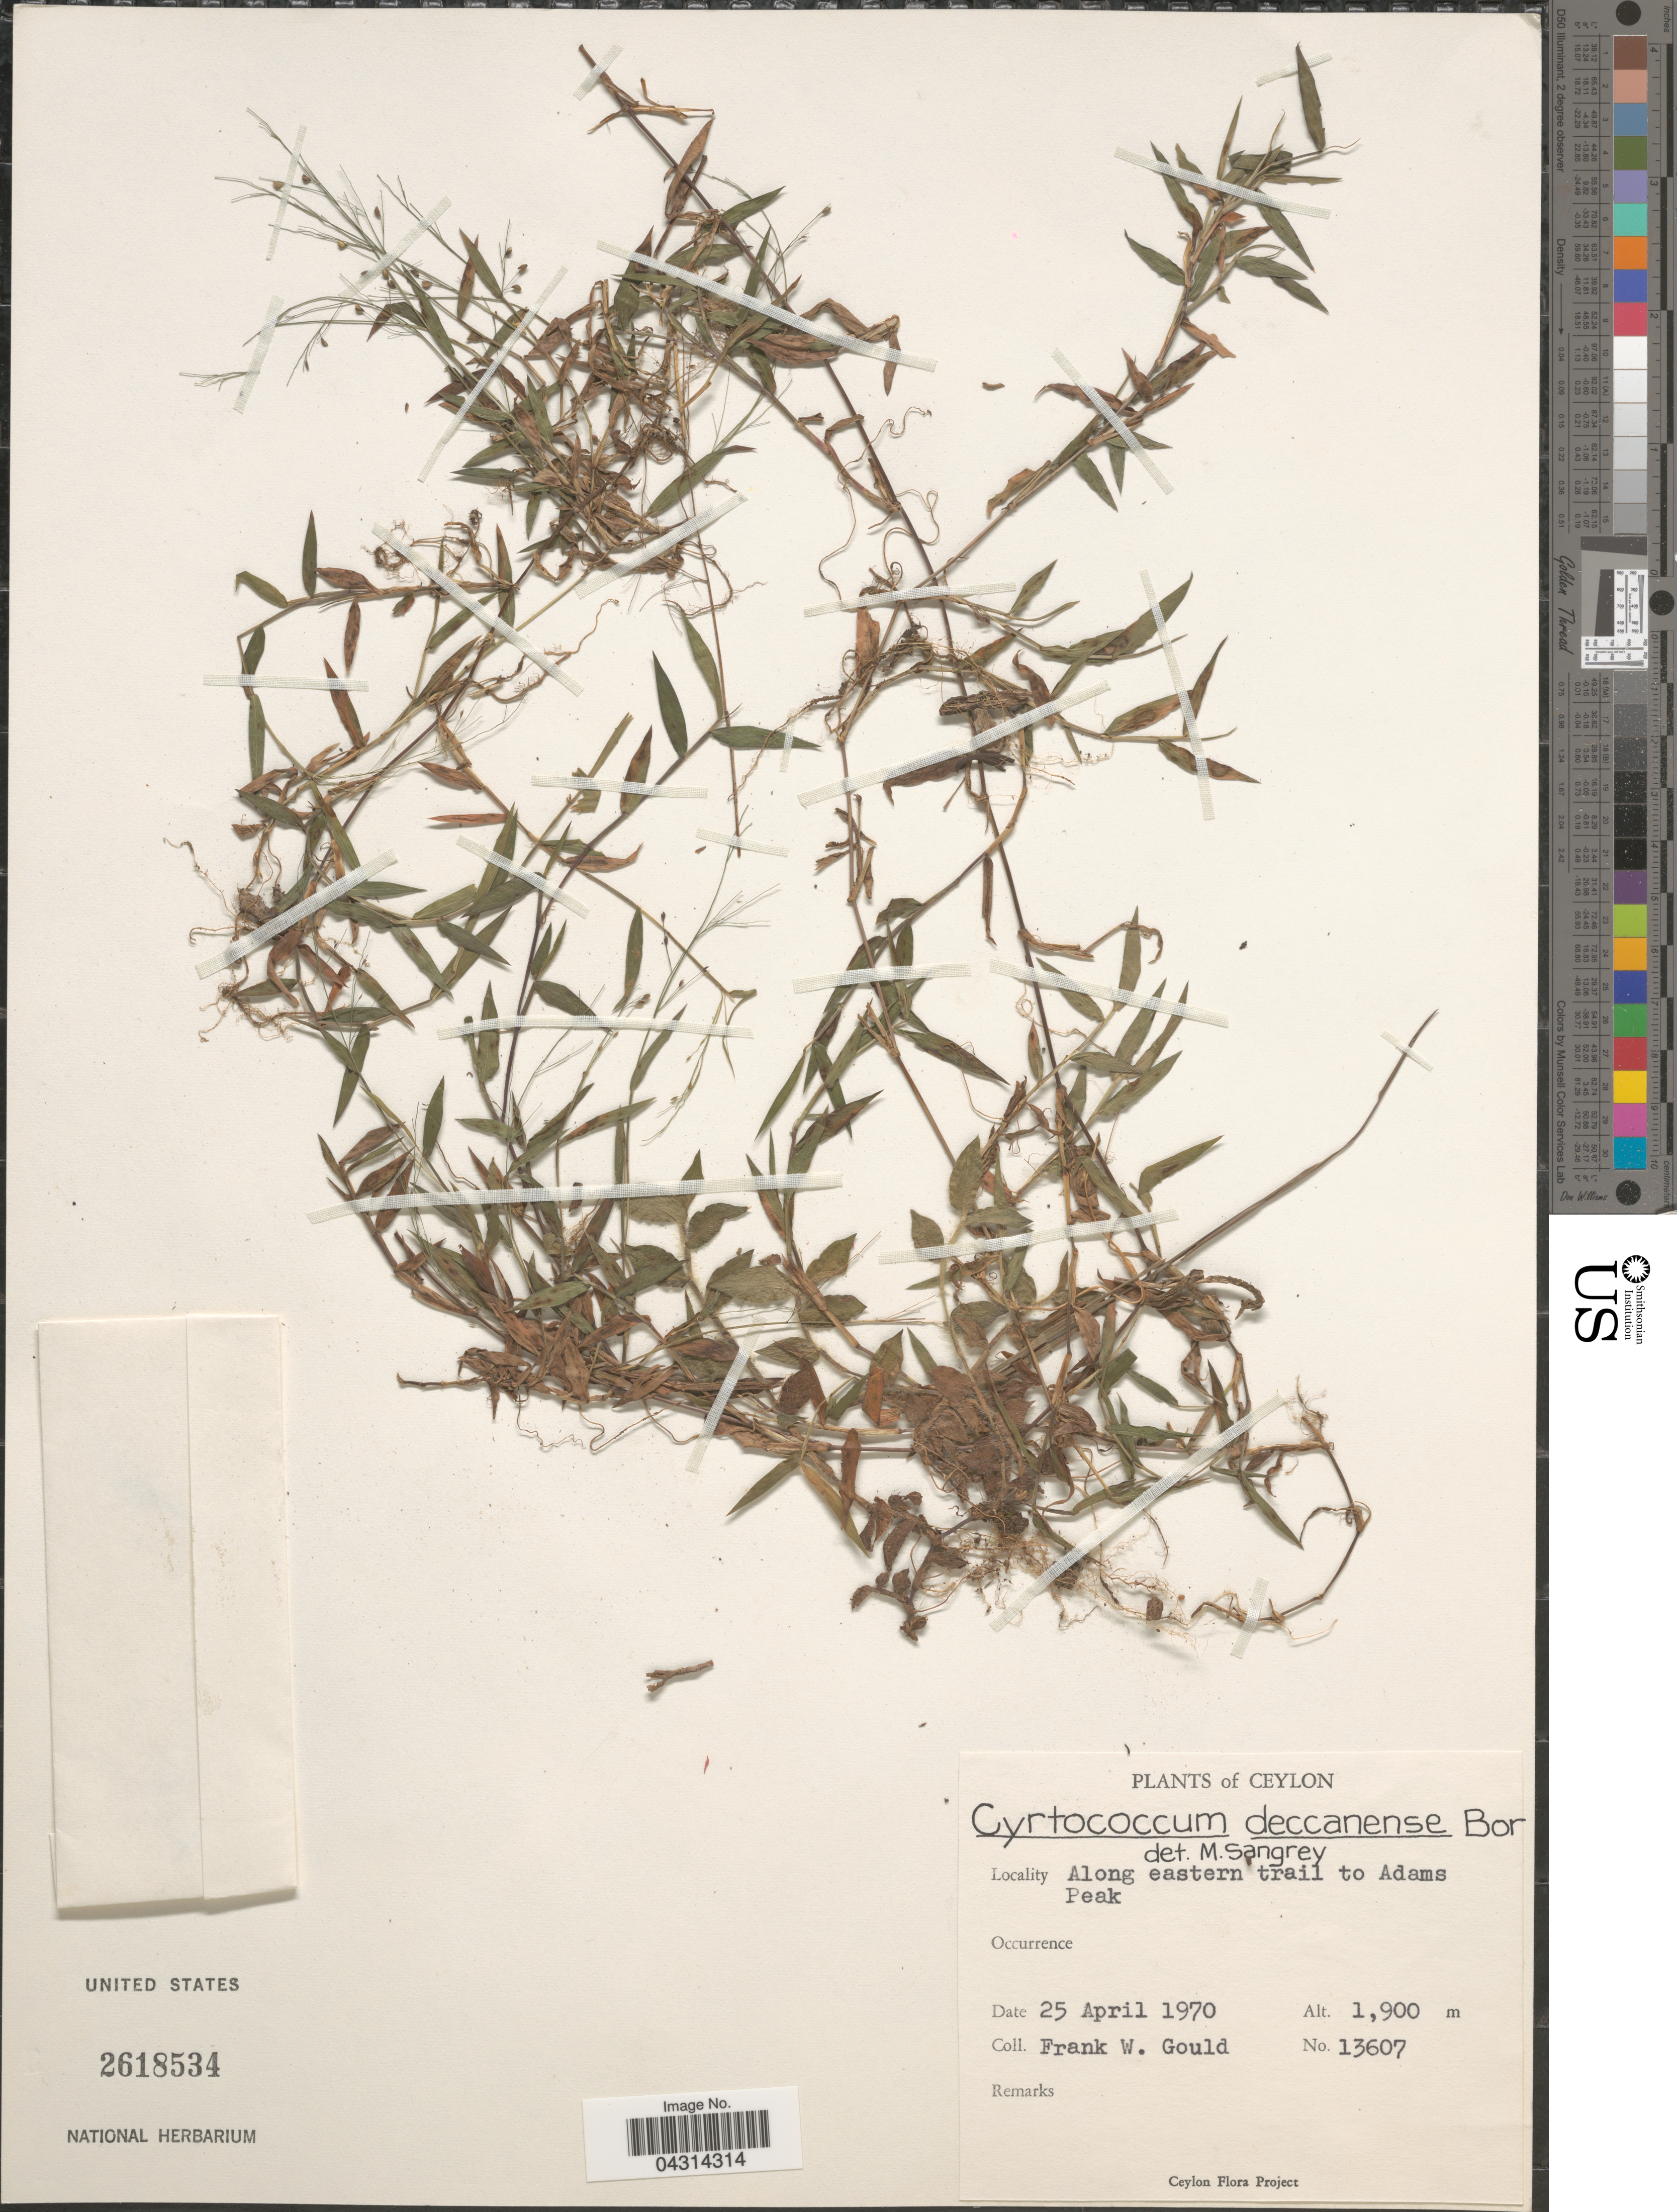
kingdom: Plantae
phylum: Tracheophyta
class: Liliopsida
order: Poales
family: Poaceae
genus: Cyrtococcum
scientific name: Cyrtococcum deccanense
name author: Bor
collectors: F. W. Gould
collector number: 13607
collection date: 1970-04-25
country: Sri Lanka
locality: Ceylon. Along eastern trail to Adams Peak.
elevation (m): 1900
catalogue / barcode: US 2618534